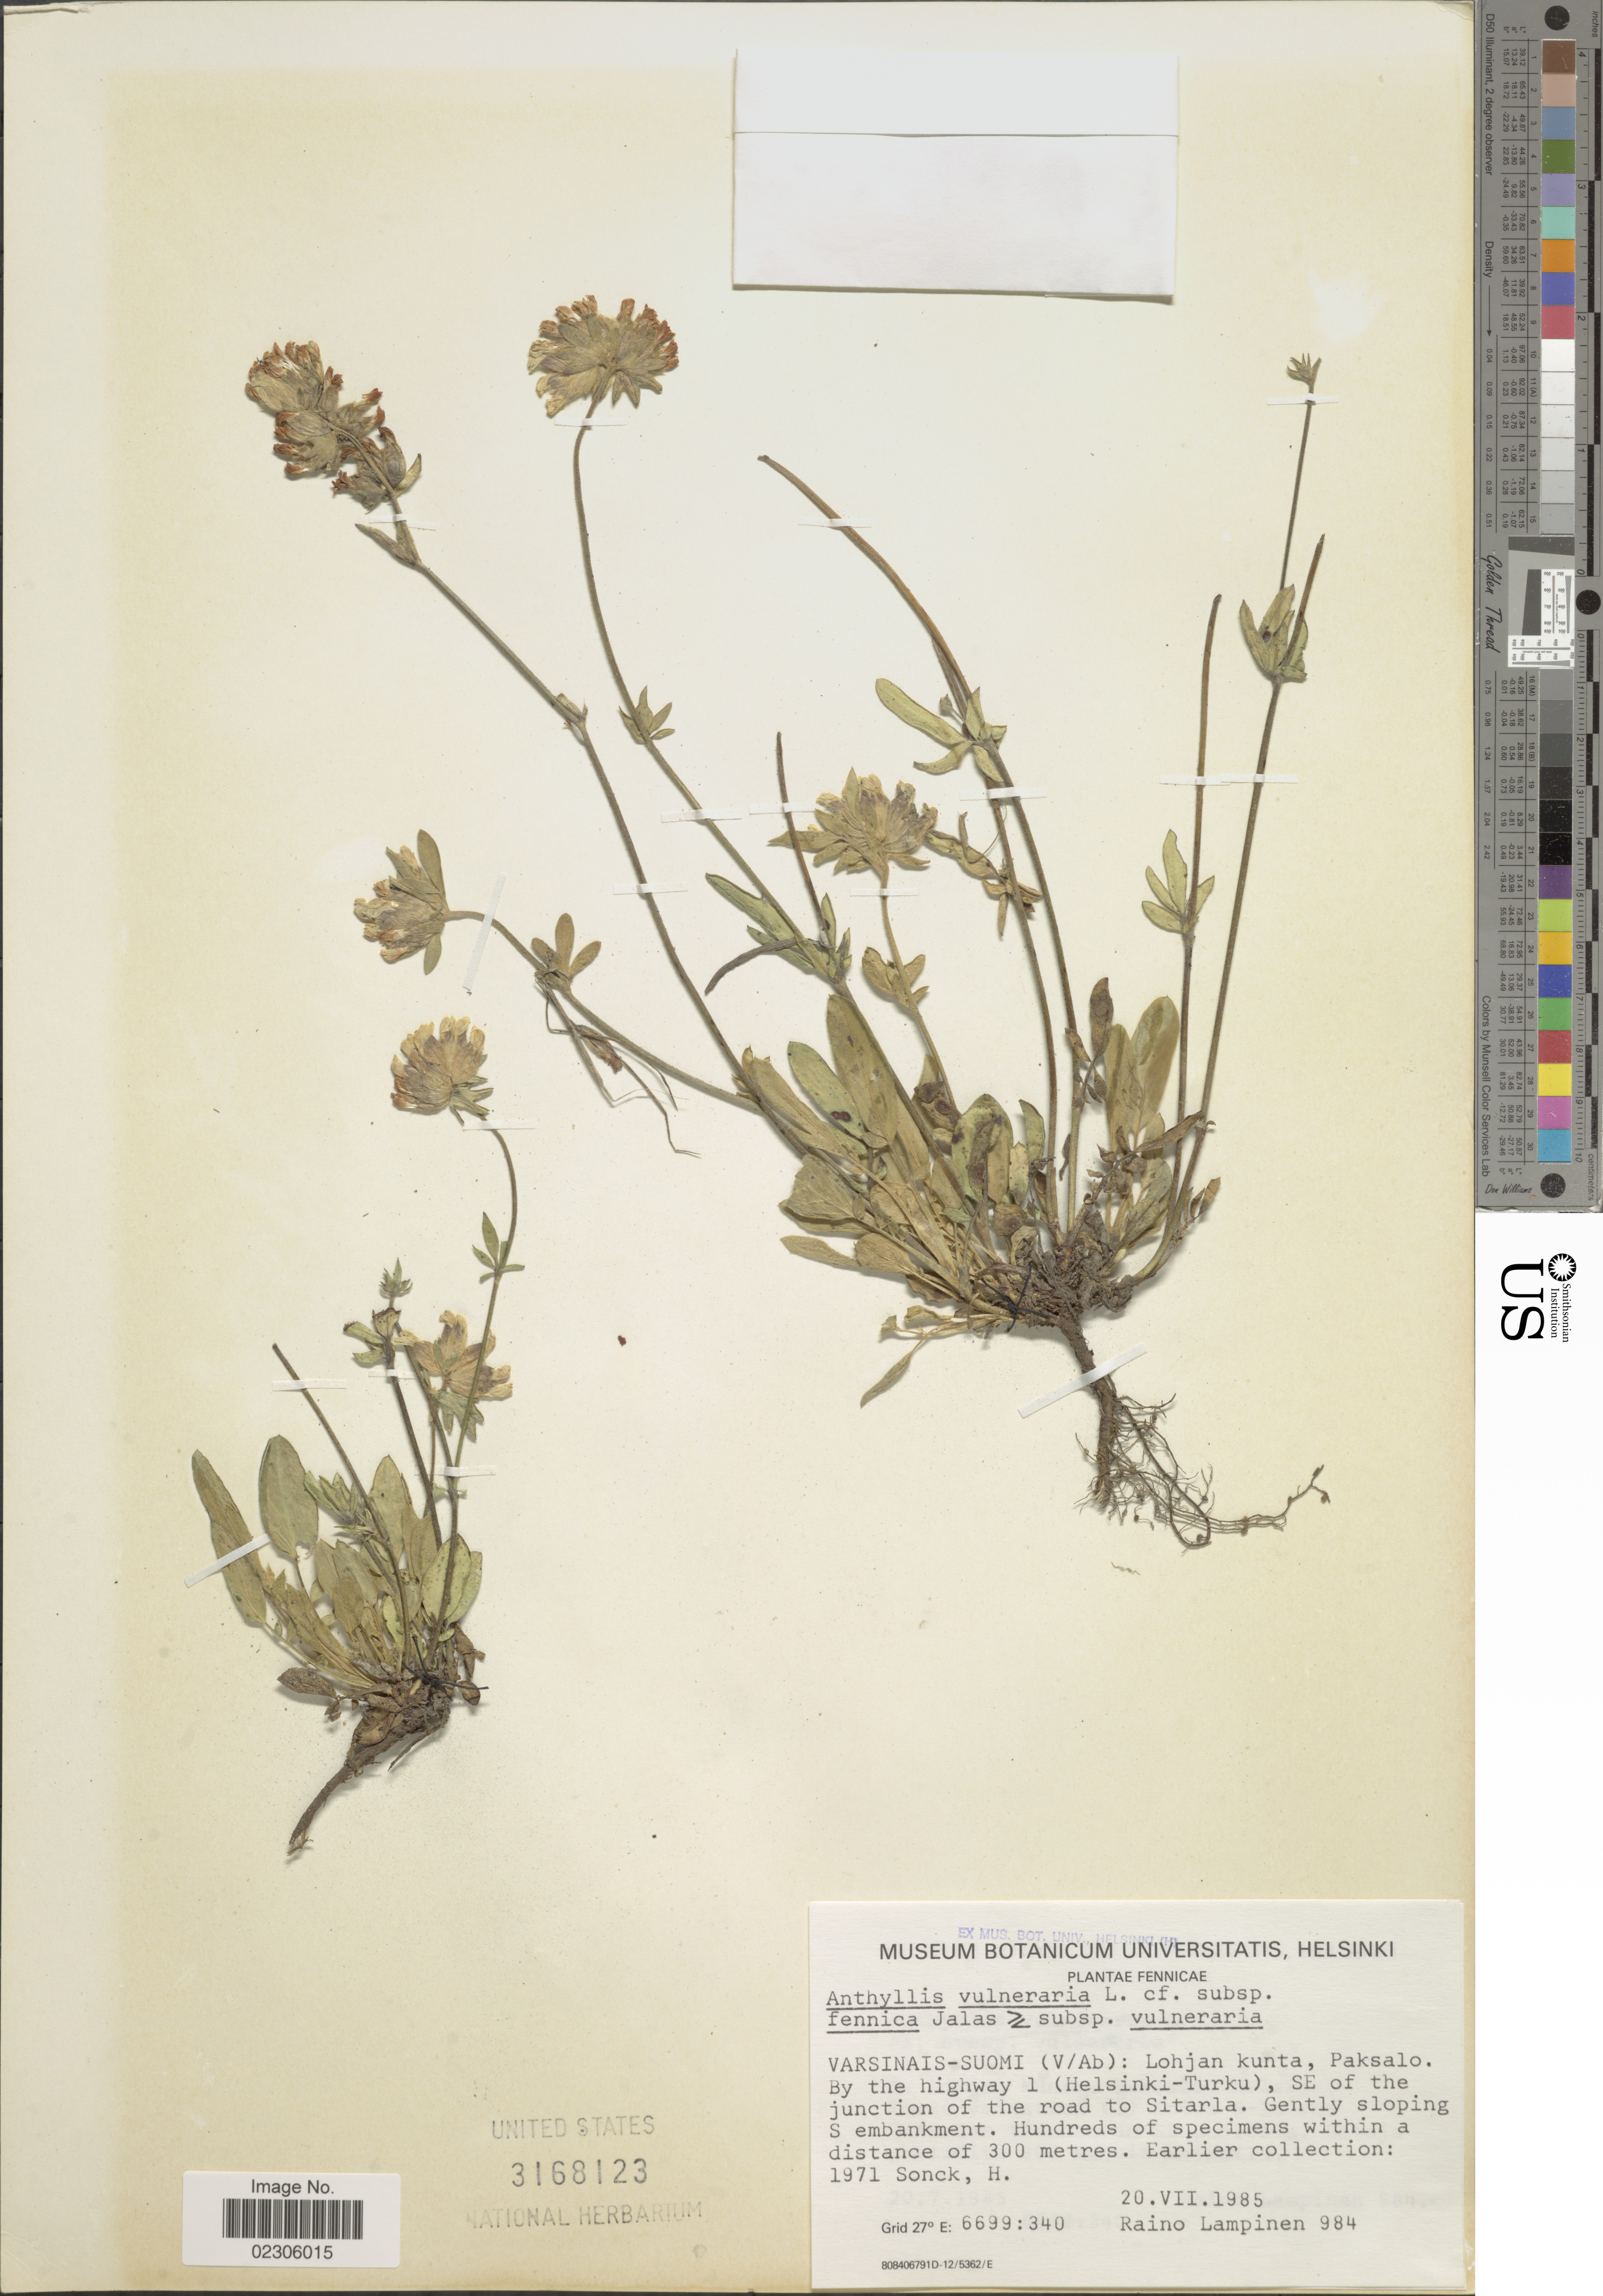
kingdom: Plantae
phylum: Tracheophyta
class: Magnoliopsida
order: Fabales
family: Fabaceae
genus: Anthyllis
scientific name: Anthyllis vulneraria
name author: L.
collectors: R. Lampinen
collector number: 984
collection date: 1985-07-20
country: Finland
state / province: Varsinais-Suomi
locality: Fennicae, Varsinais-Suomi (V/Ab), Lohjan kunta, Paksalo, by the highway 1 (Helsinki-Turku), SE of the junction of the road to Sitarla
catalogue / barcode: US 3168123